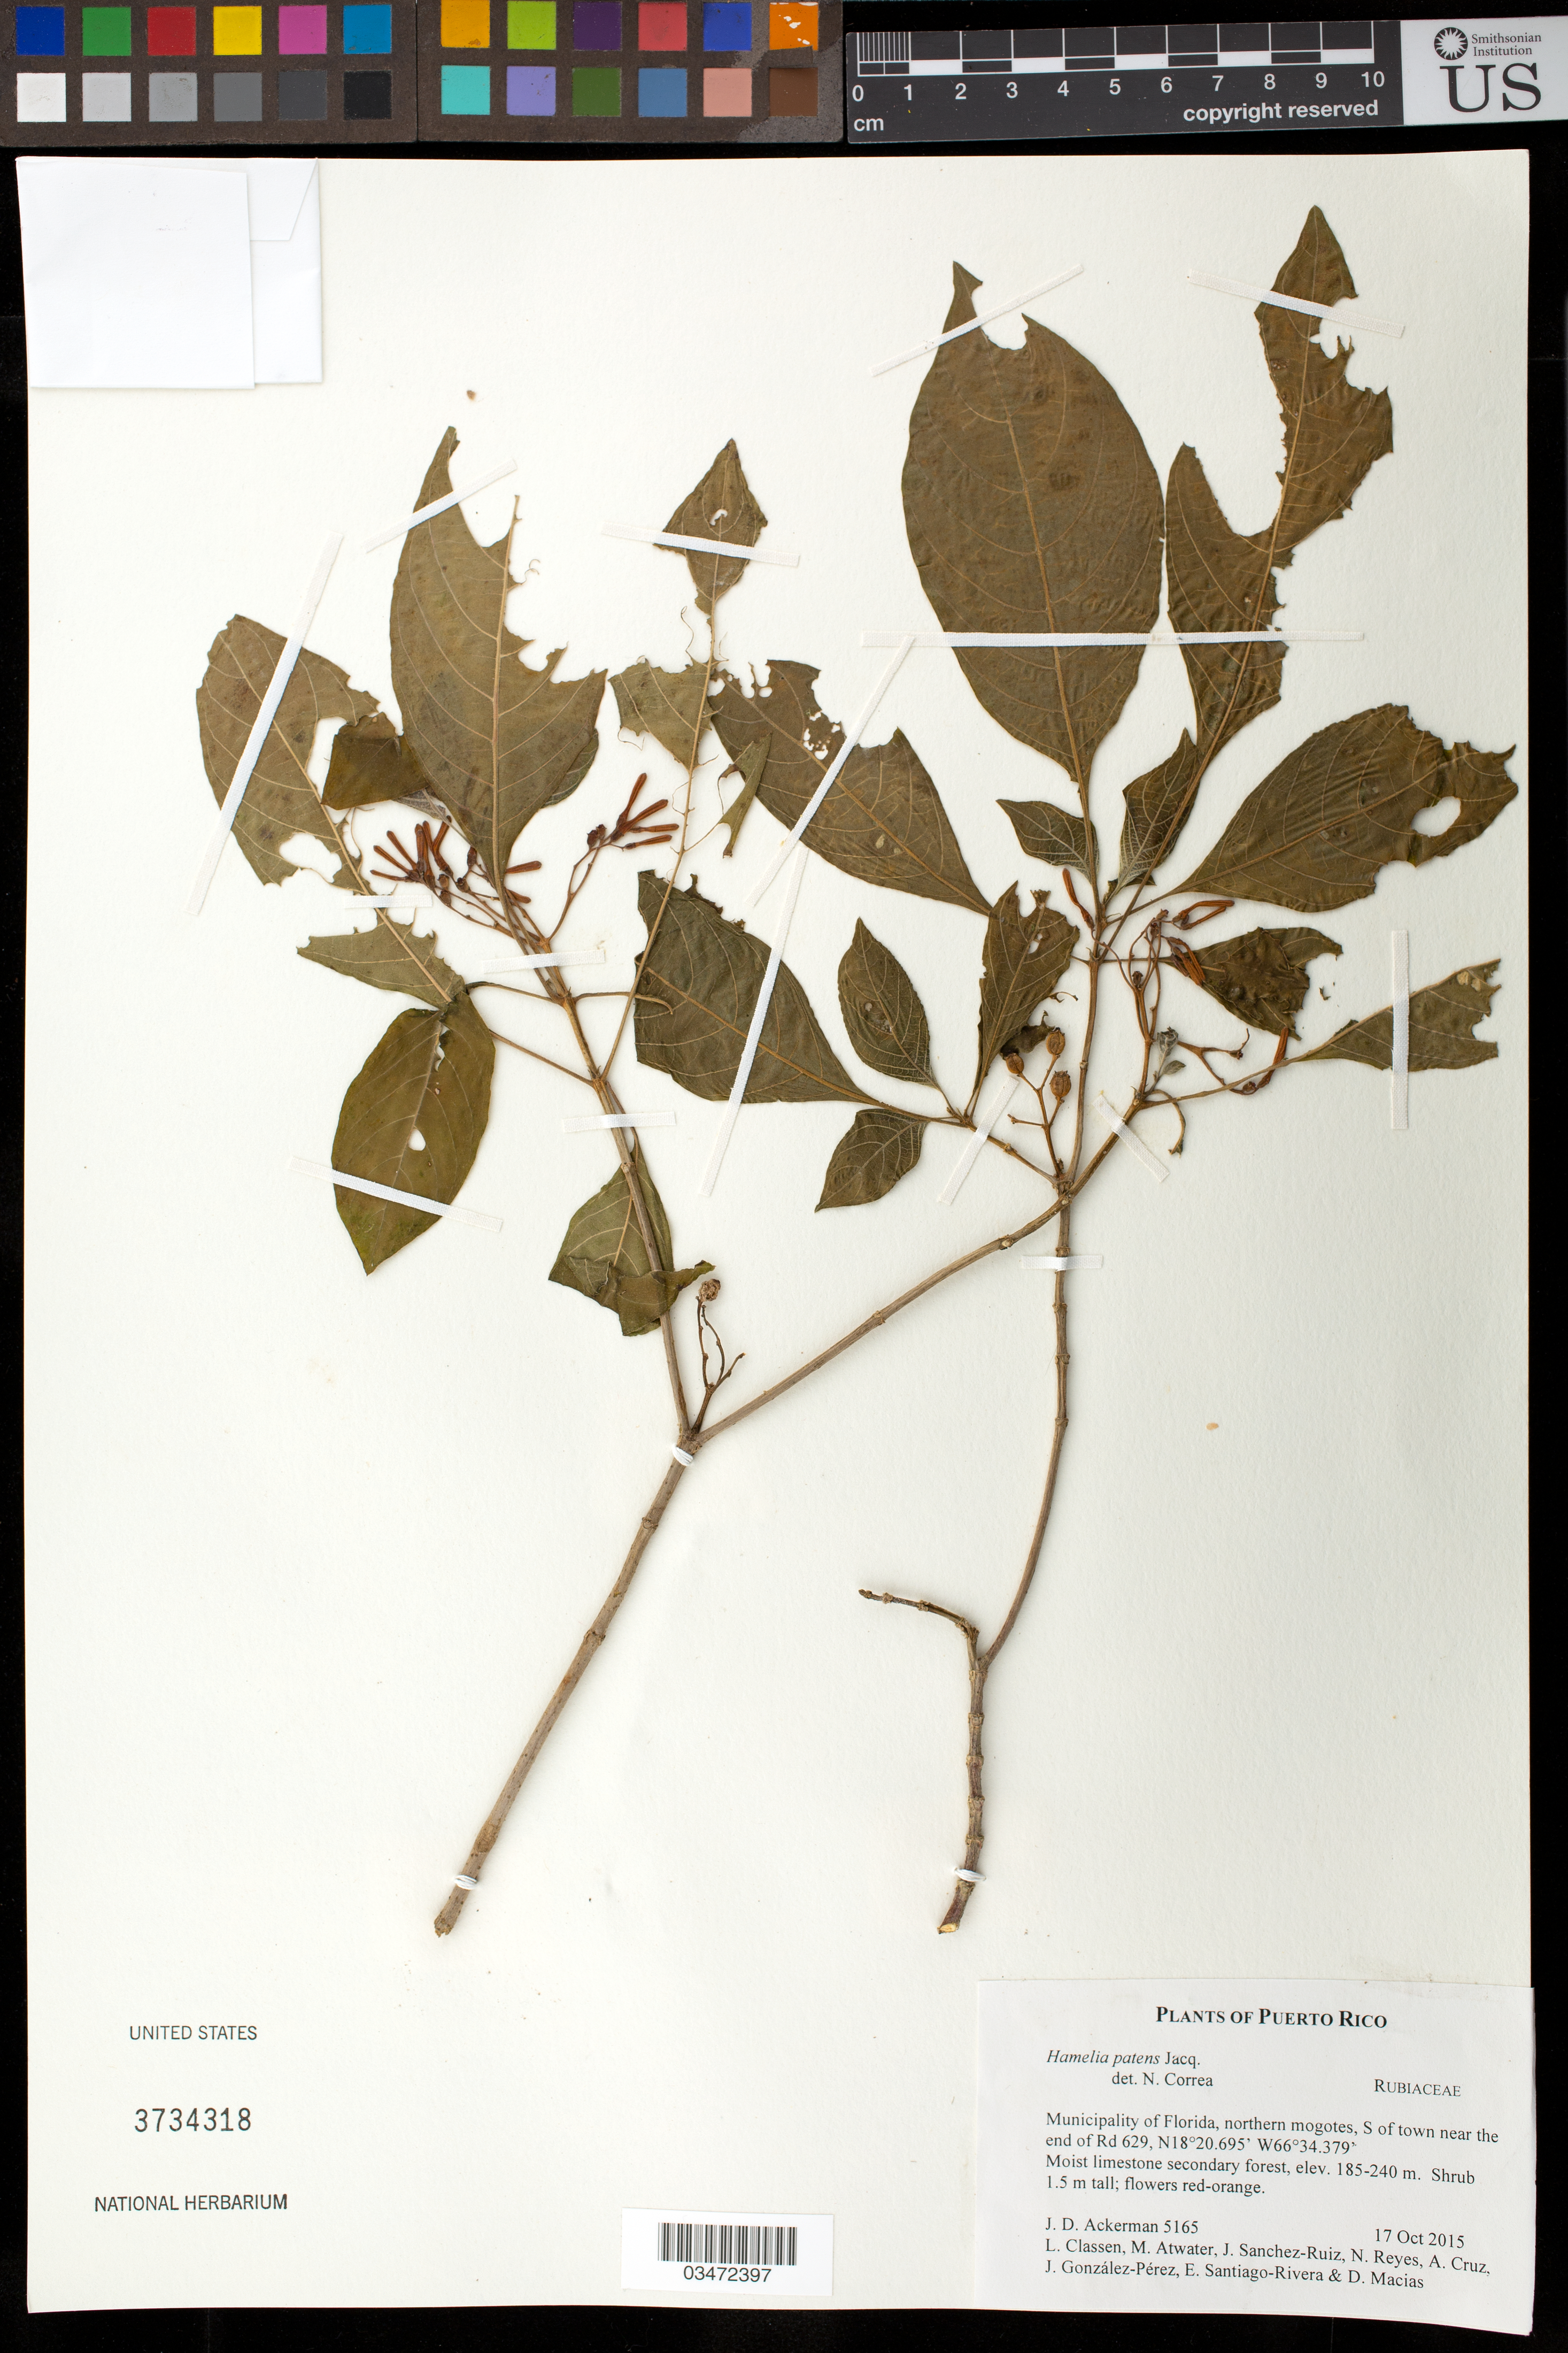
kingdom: Plantae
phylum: Tracheophyta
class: Magnoliopsida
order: Gentianales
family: Rubiaceae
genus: Hamelia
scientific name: Hamelia patens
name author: Jacq.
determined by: Correa, N.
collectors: J. D. Ackerman, L. Classen, M. Atwater, J. Sanchez-Ruiz, N. Reyes, A. Cruz, J. González-Pérez, E. Santiago-Rivera & D. Macías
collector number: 5165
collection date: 2015-10-17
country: Puerto Rico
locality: Mun. Florida, northern mogotes, S of town near the end of Rd 629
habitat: Moist limestone secondary forest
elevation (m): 185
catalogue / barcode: US 3734318